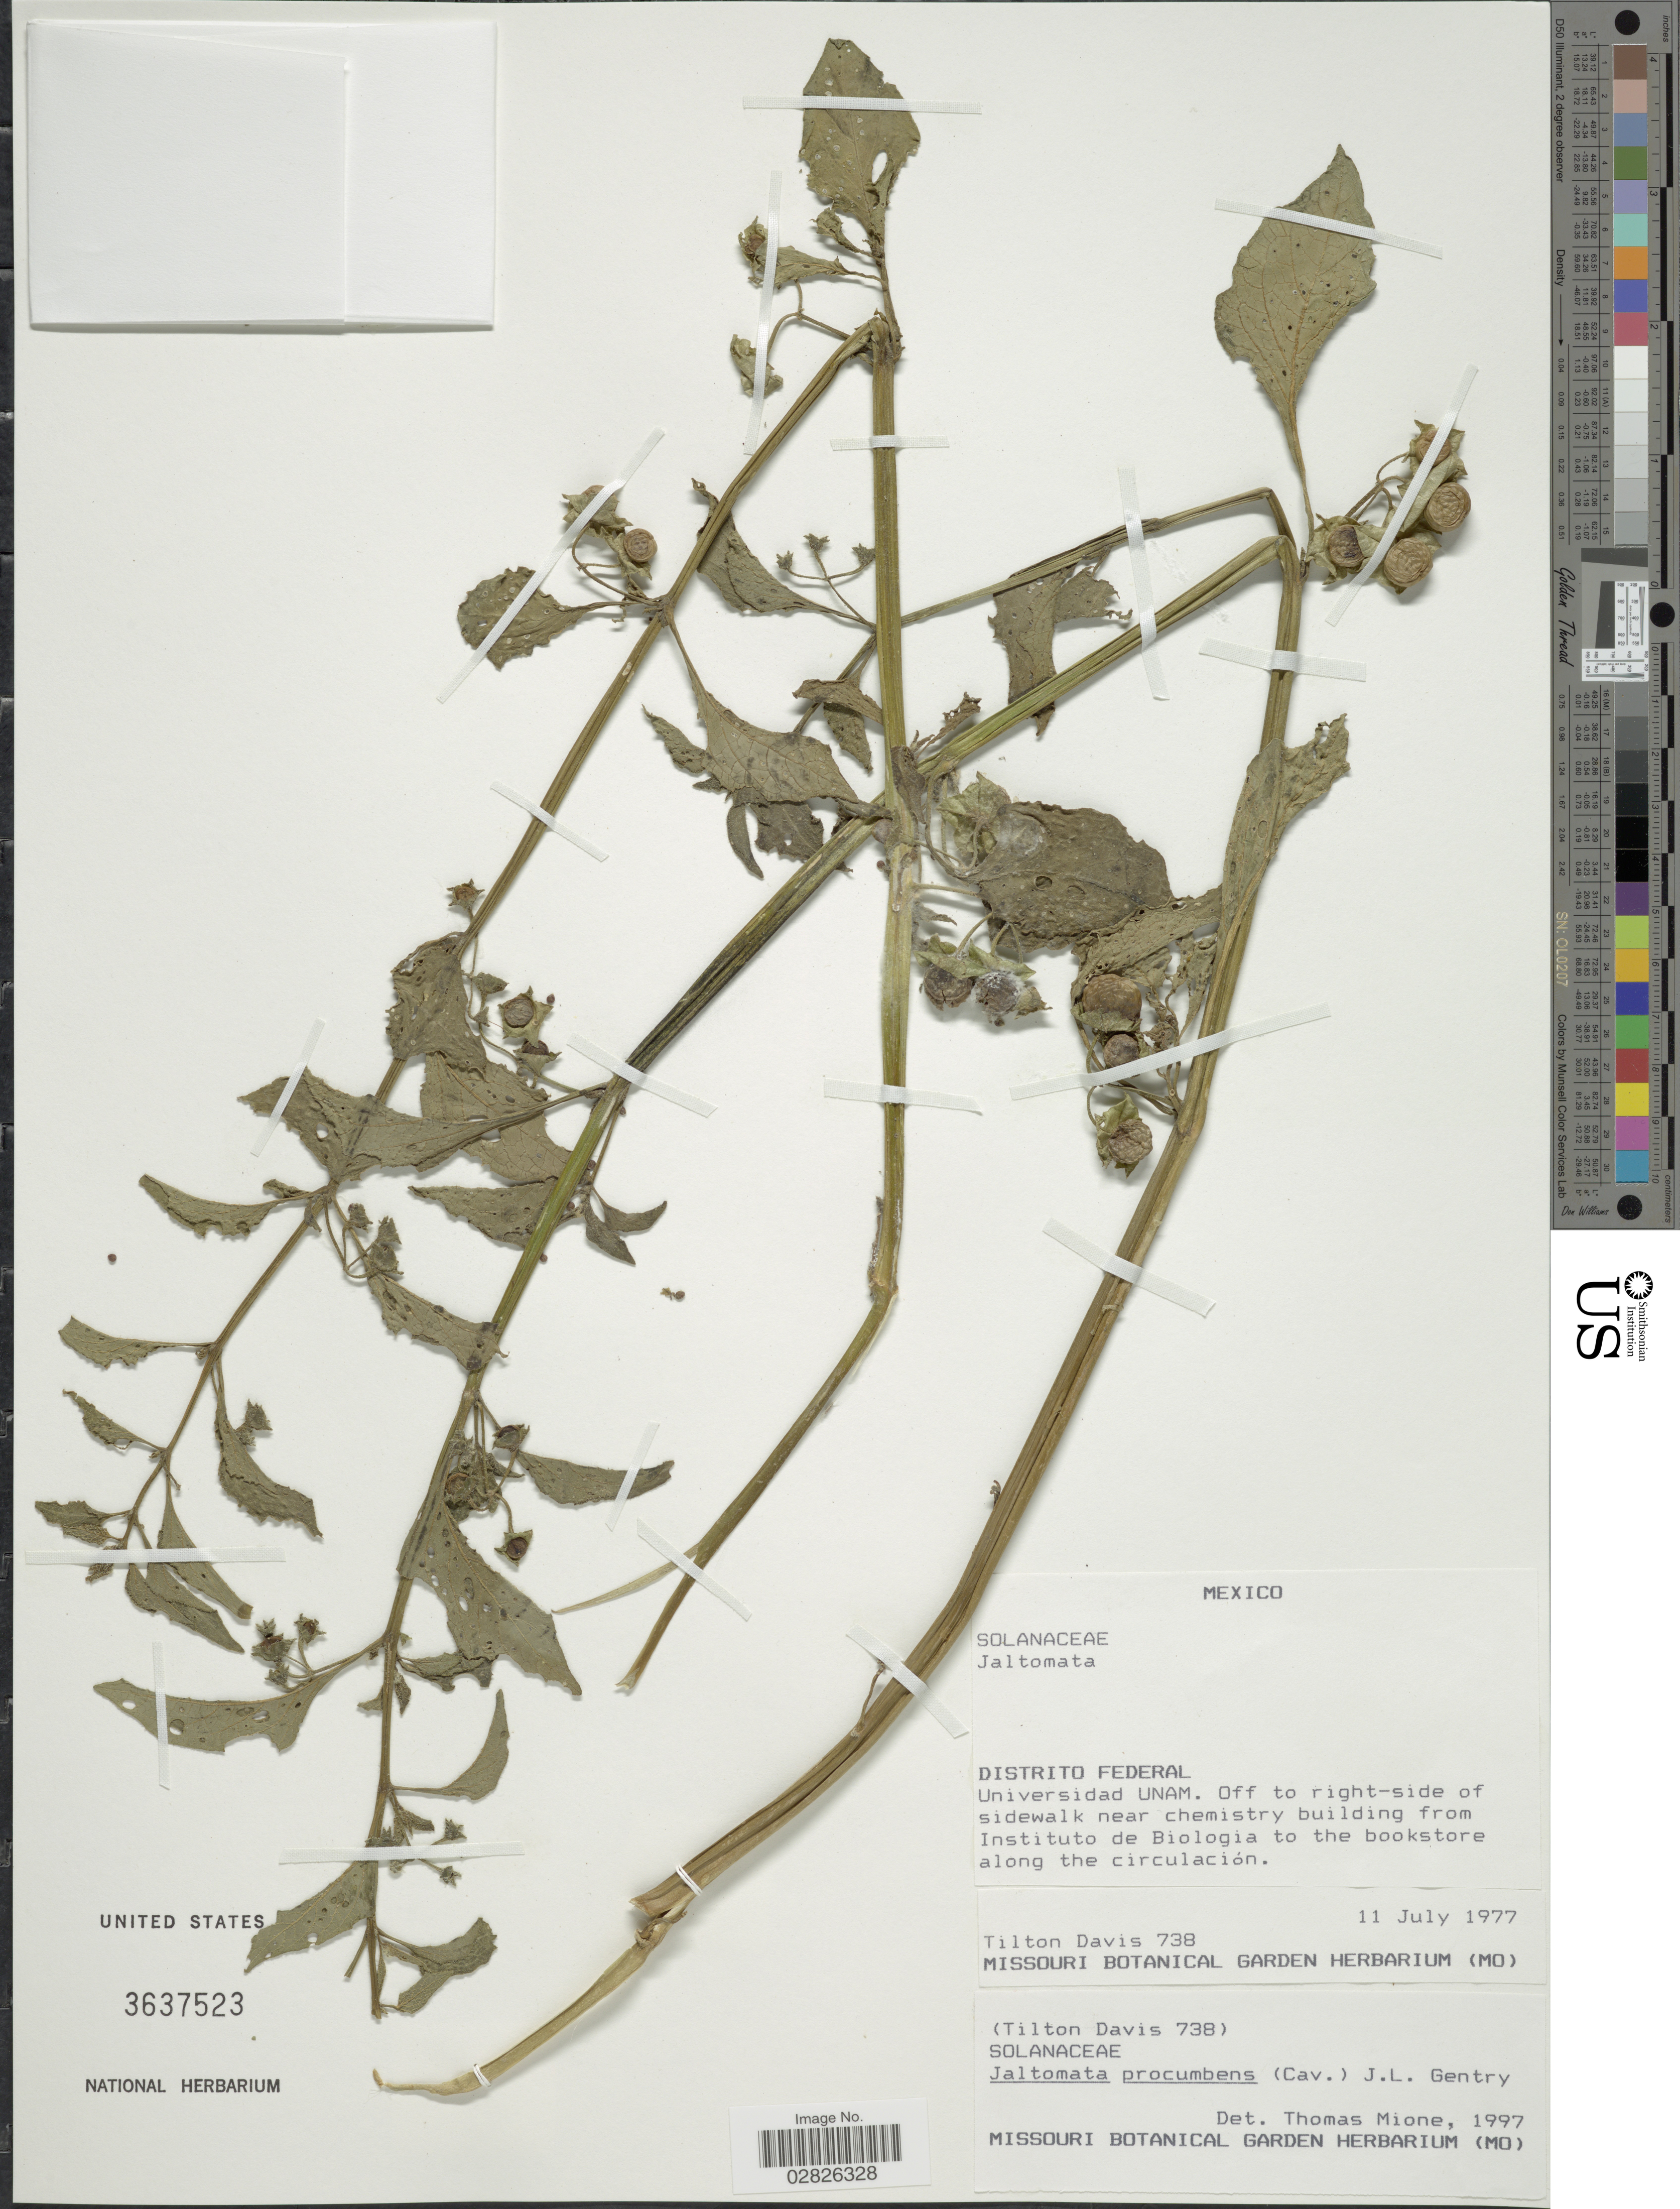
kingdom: Plantae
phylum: Tracheophyta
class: Magnoliopsida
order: Solanales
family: Solanaceae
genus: Jaltomata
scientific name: Jaltomata procumbens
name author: (Cav.) J.L. Gentry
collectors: T. Davis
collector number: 738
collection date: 1977-07-11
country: Mexico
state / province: Distrito Federal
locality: Universidad UNAM. Off to right-side of sidewalk near chemistry building from Instituto de Biologia to the bookstore along the circulación.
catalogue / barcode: US 3637523